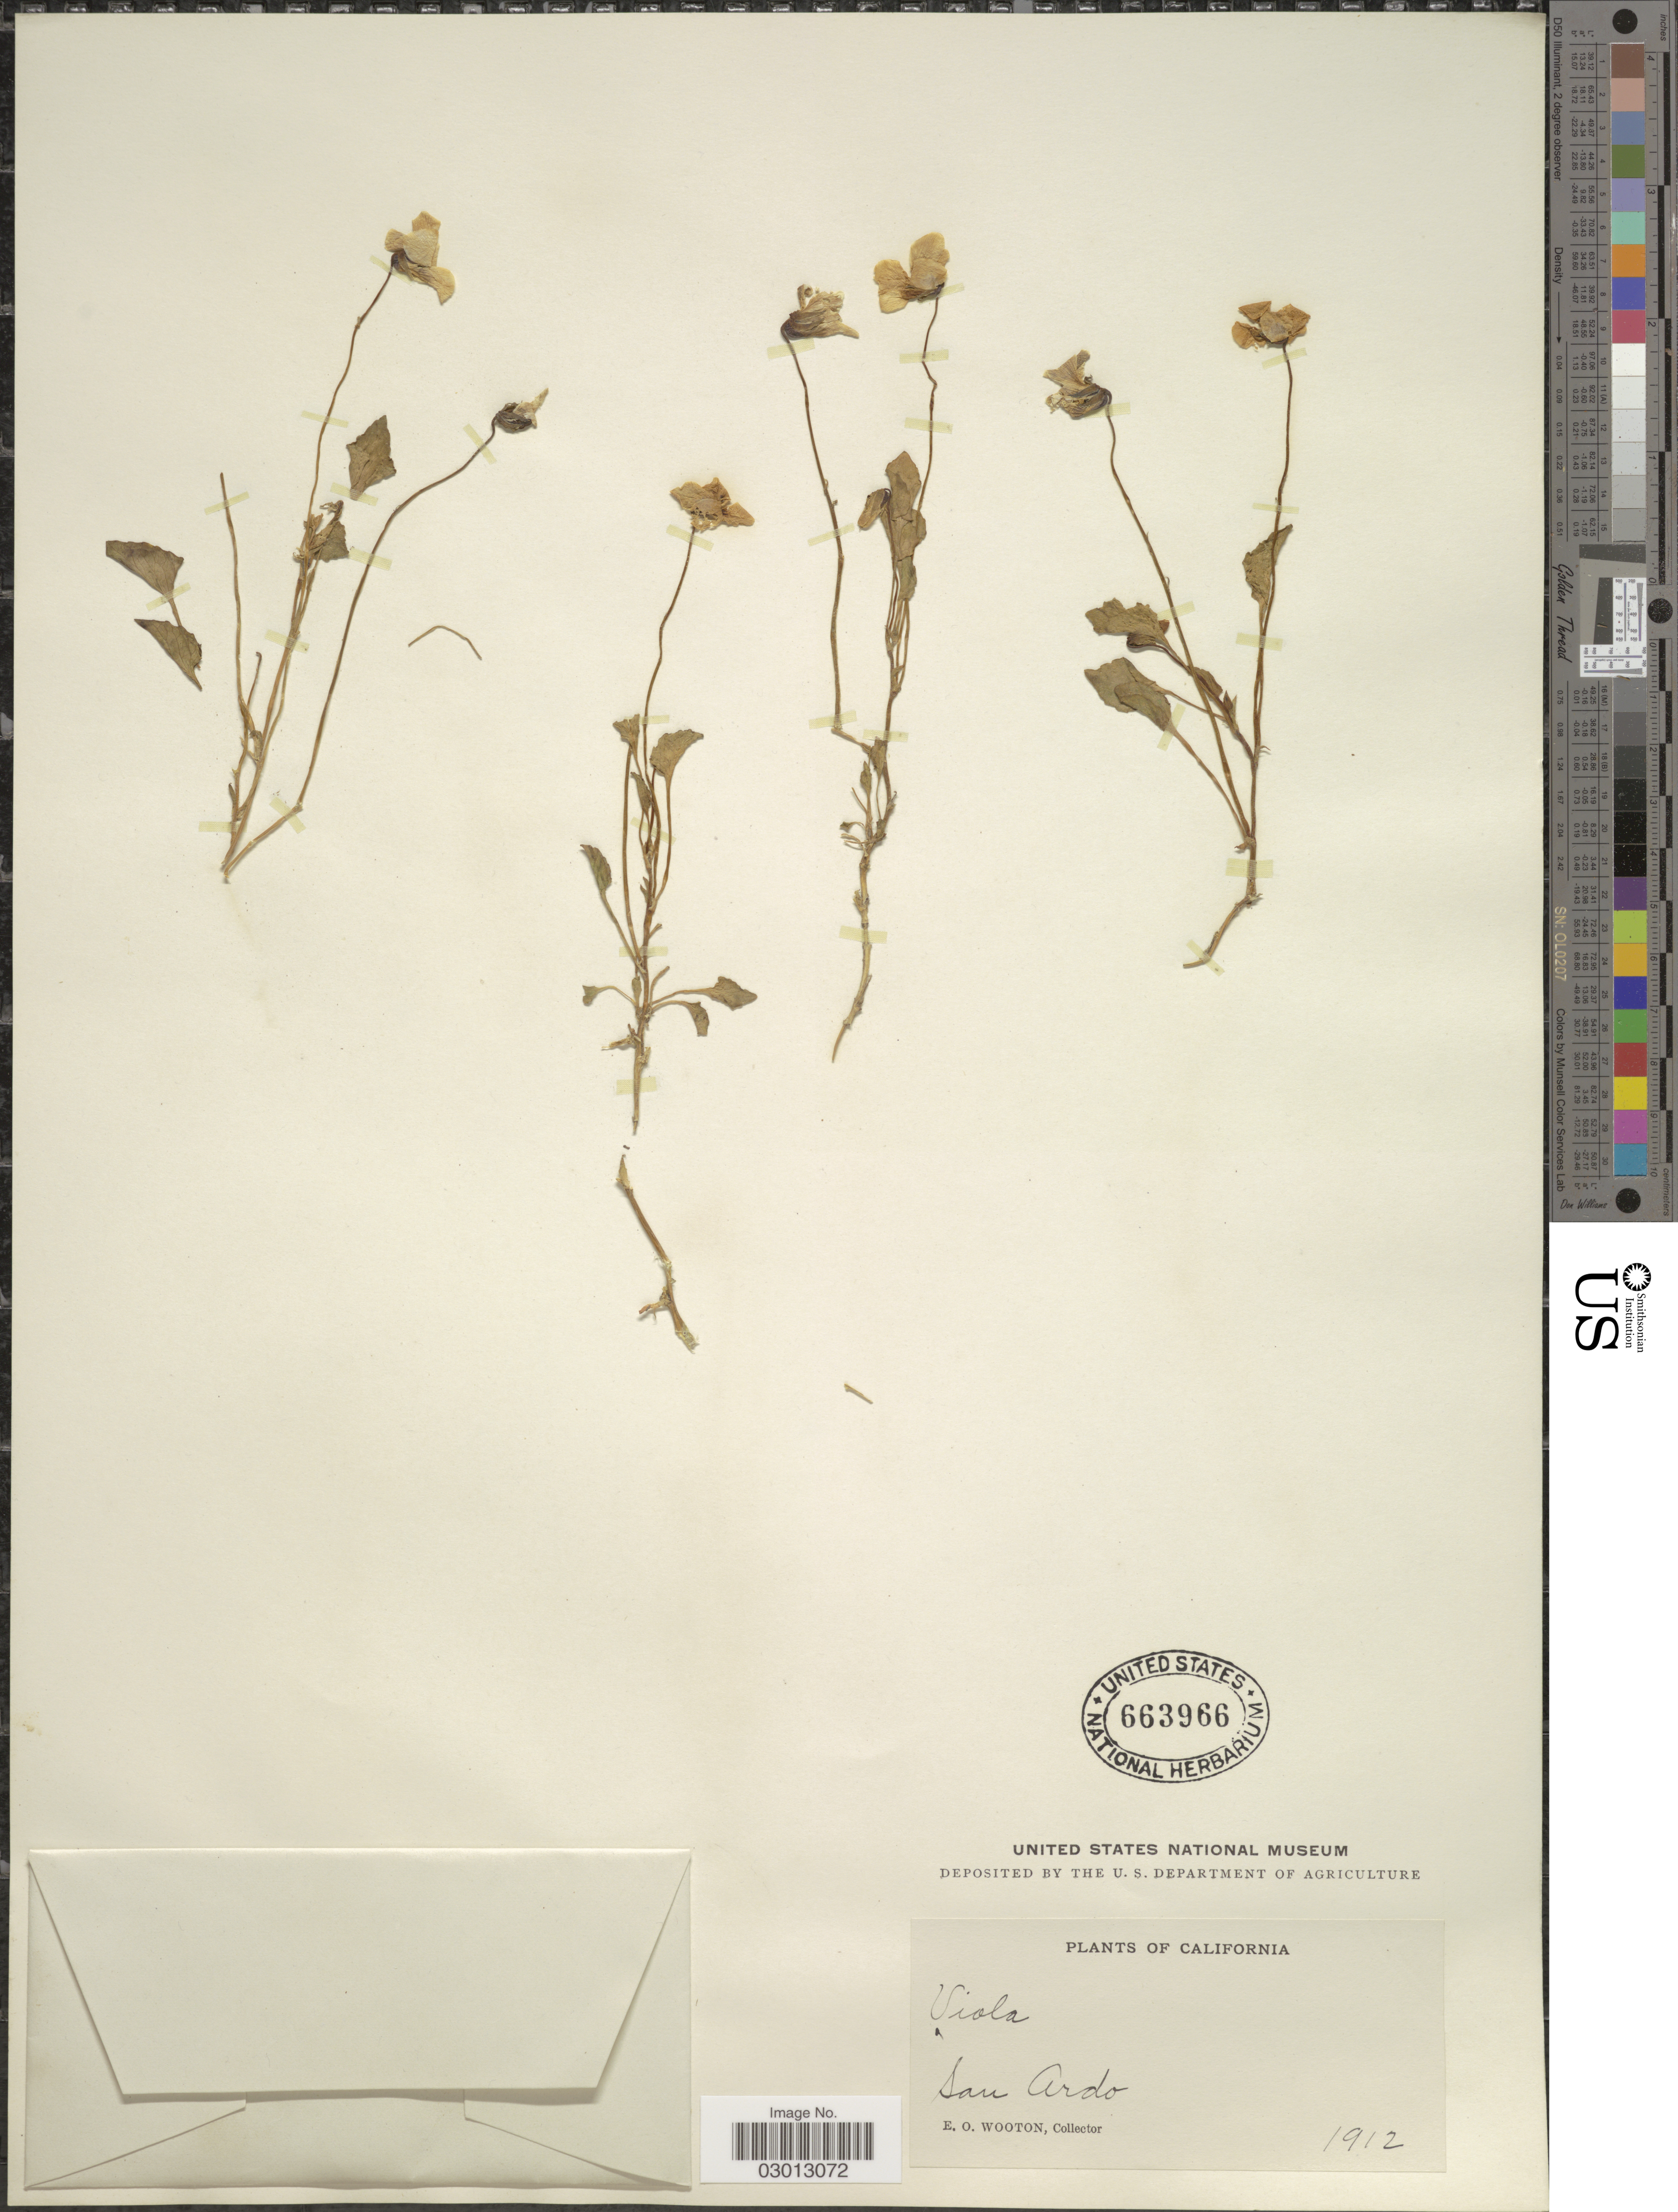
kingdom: Plantae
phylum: Tracheophyta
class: Magnoliopsida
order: Malpighiales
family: Violaceae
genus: Viola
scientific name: Viola pedunculata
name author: Torr. & A. Gray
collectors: E. O. Wooton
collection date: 1912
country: United States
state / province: California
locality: San Ardo.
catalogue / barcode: US 663966